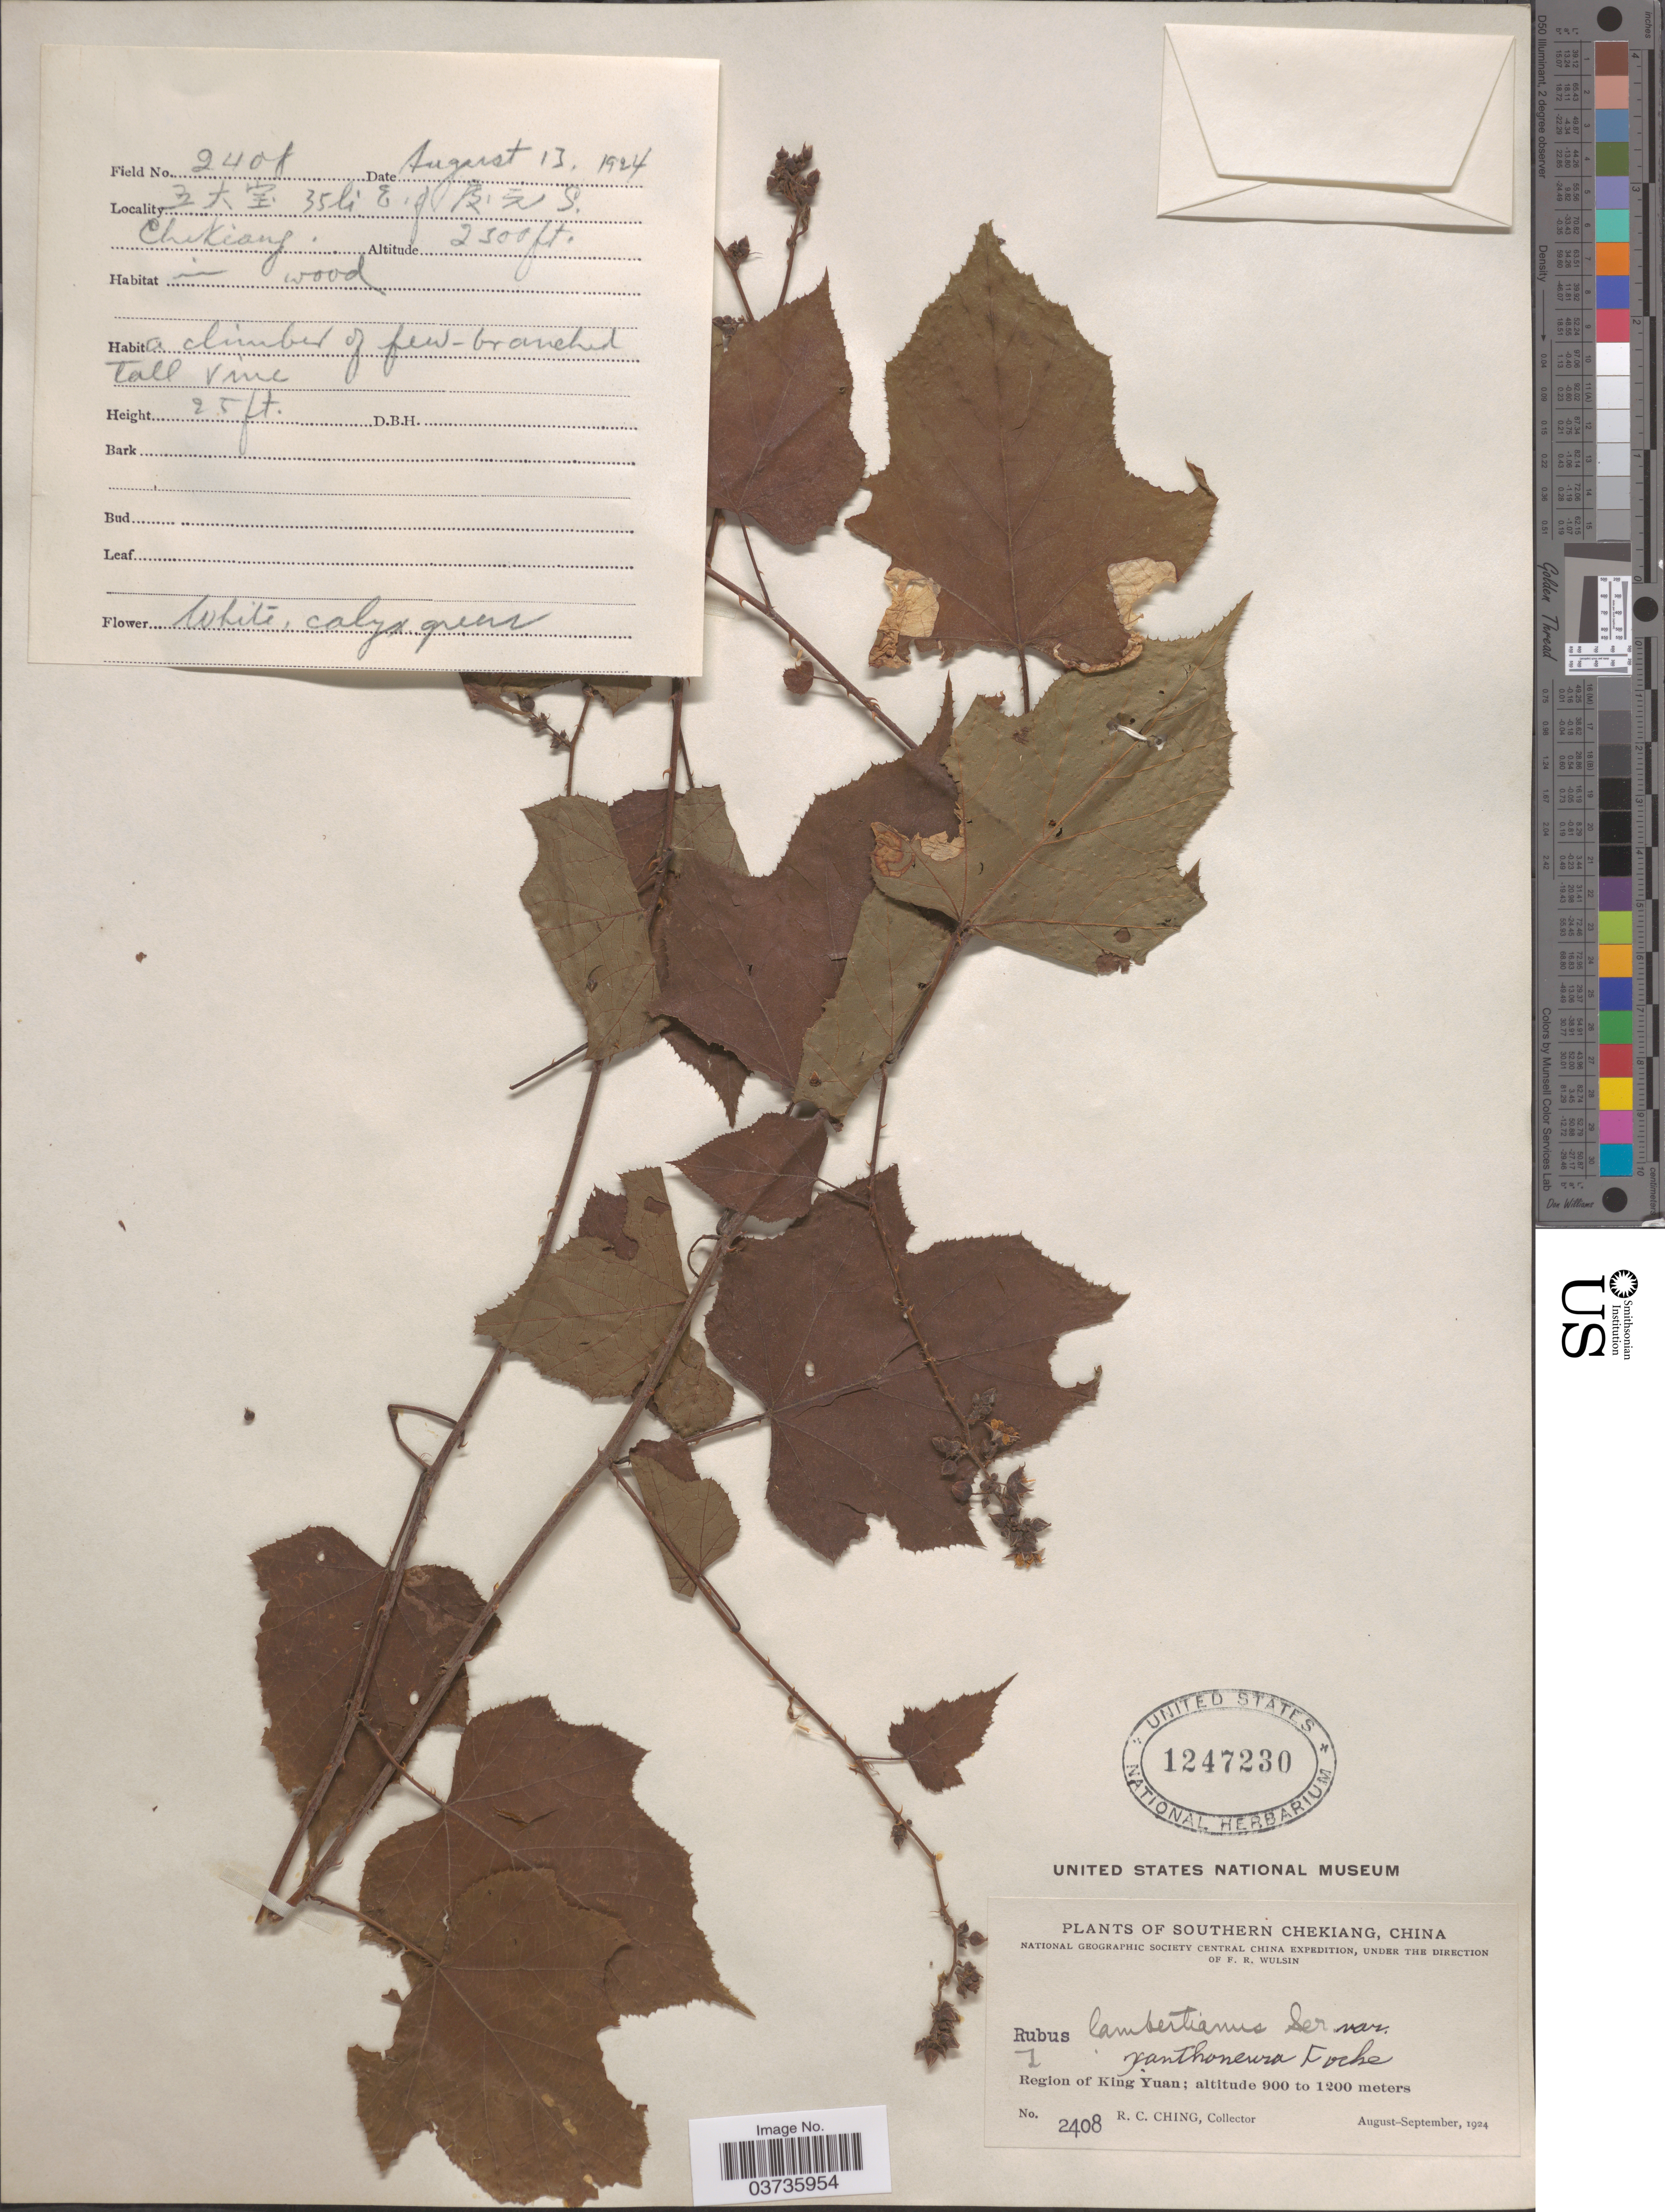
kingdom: Plantae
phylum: Tracheophyta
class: Magnoliopsida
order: Rosales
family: Rosaceae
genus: Rubus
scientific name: Rubus lambertianus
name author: Ser.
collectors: R. C. Ching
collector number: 2408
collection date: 1924-08-13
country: China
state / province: Zhejiang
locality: X 35 li E. of X. Southern Chekiang. Region of King Yuan.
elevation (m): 701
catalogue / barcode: US 1247230